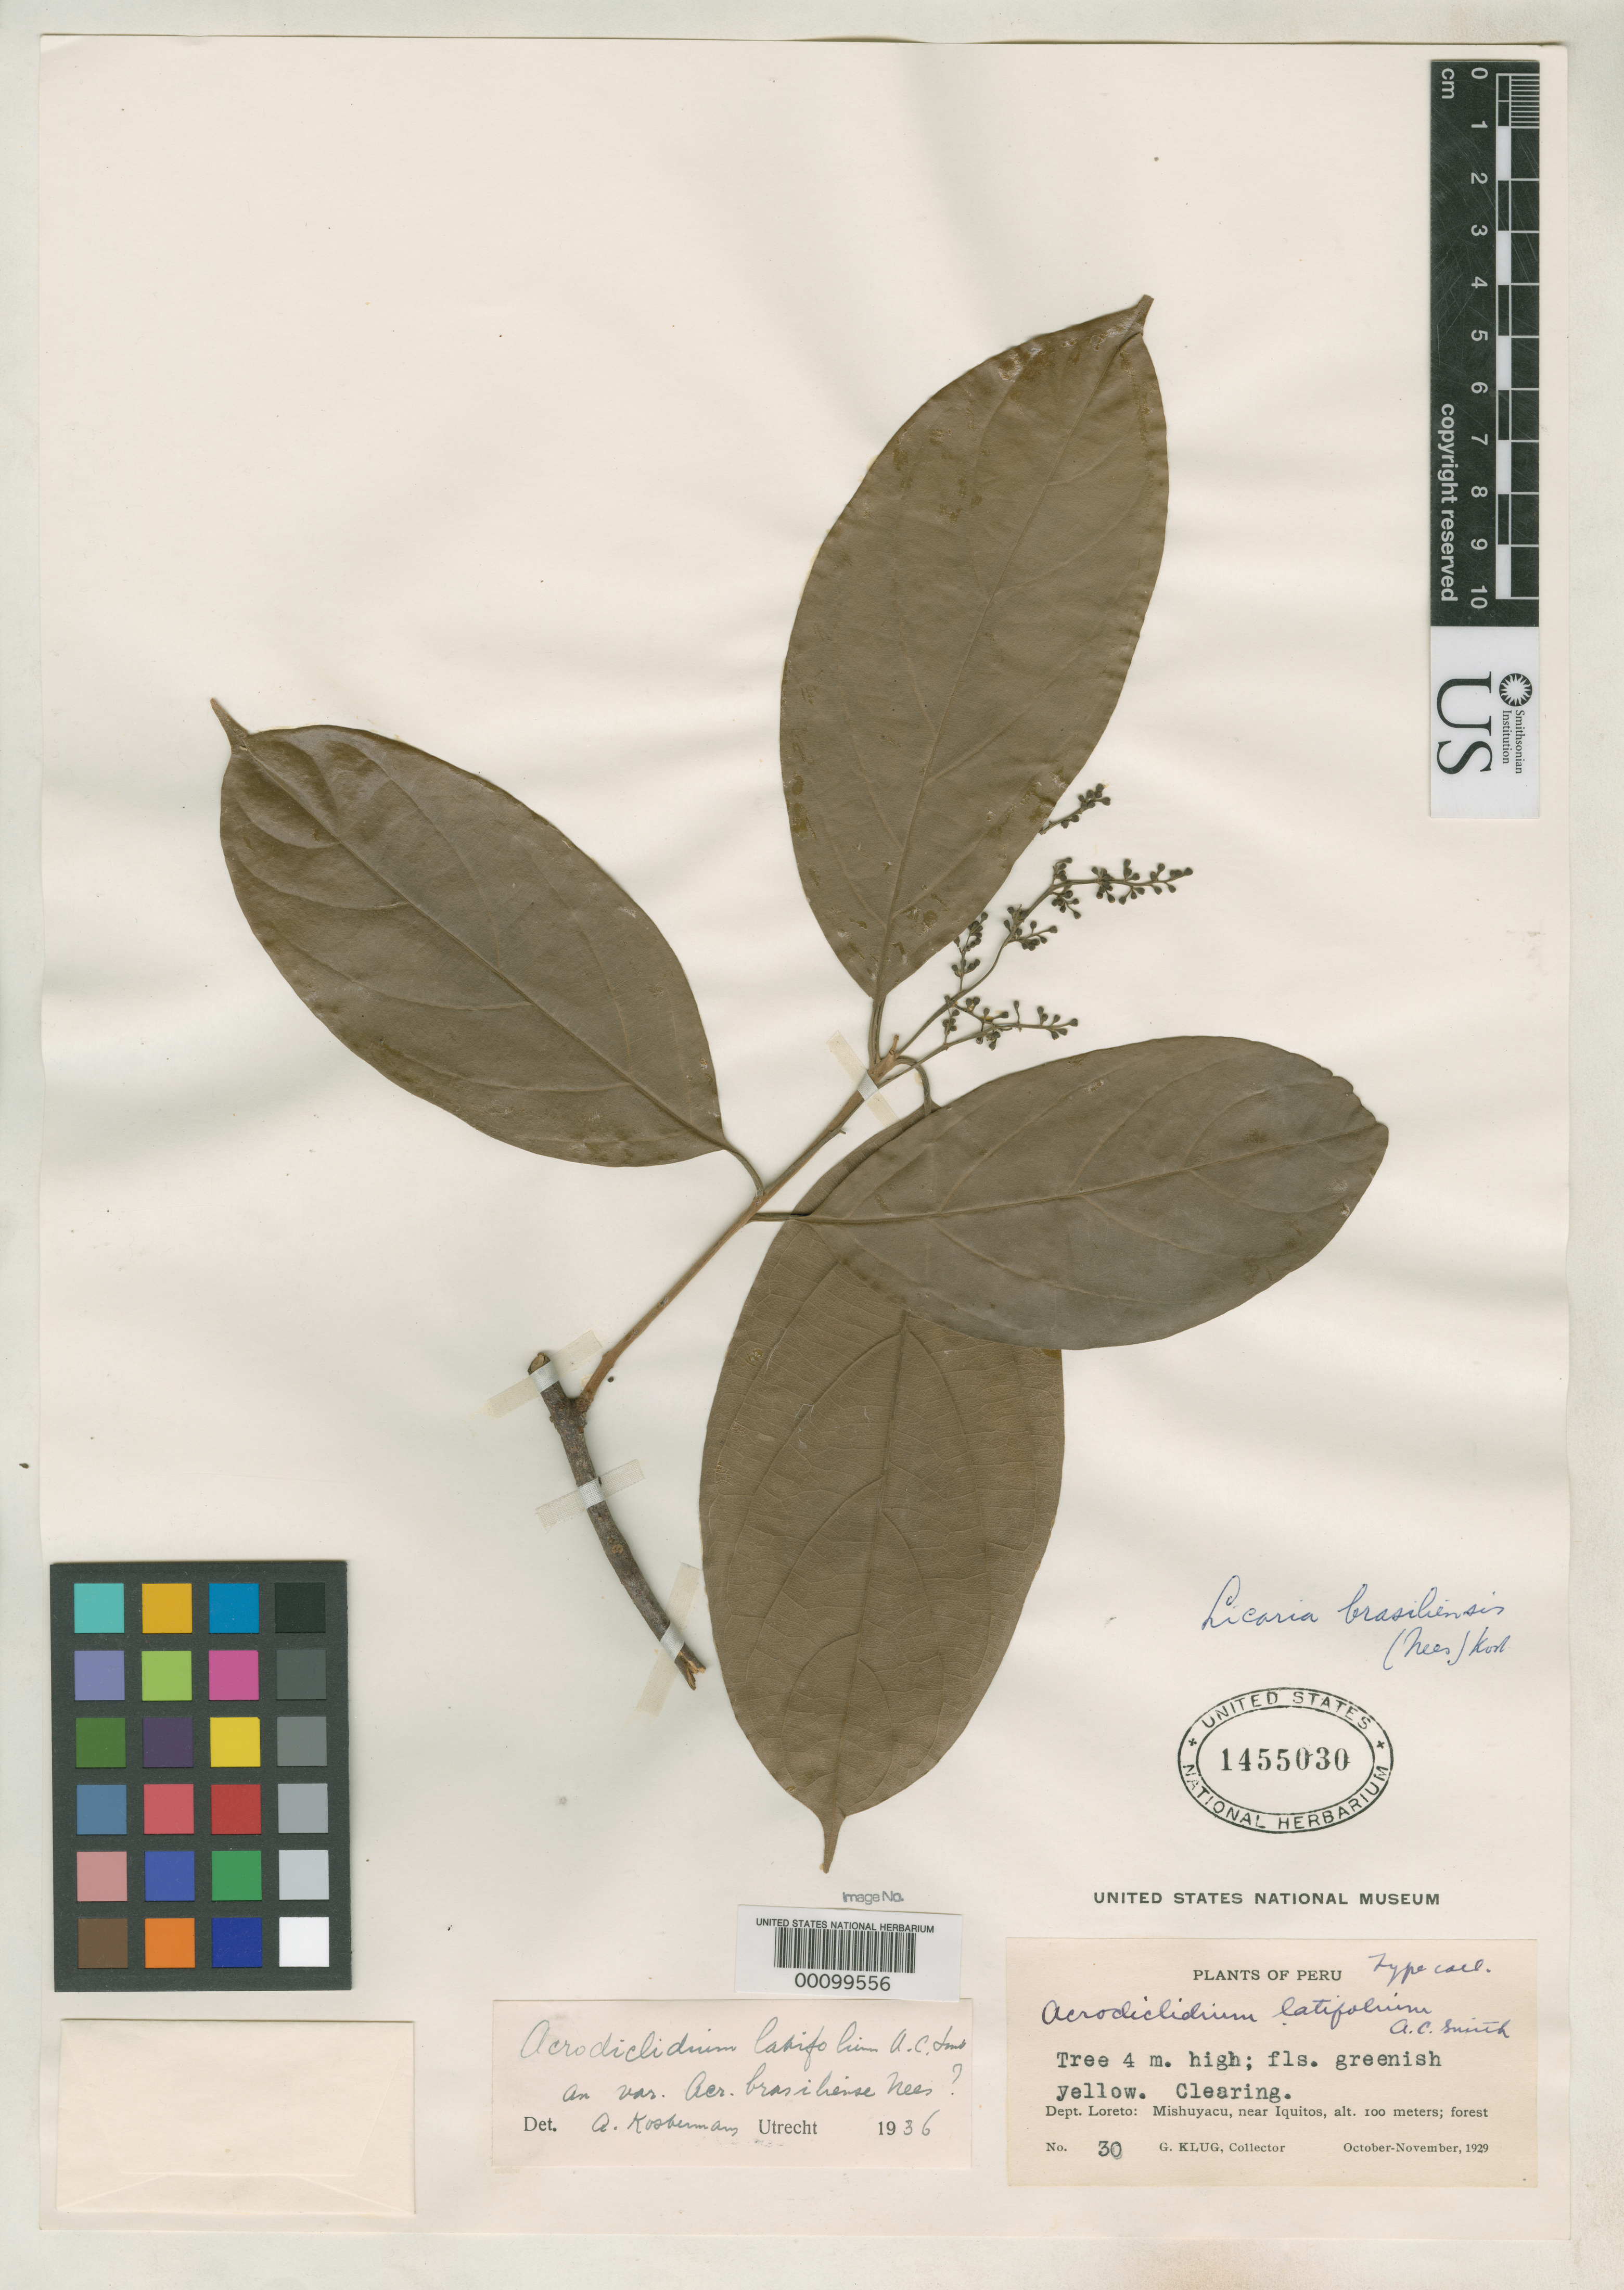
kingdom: Plantae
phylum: Tracheophyta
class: Magnoliopsida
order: Laurales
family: Lauraceae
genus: Acrodiclidium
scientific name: Acrodiclidium latifolium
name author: A.C. Sm.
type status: Isotype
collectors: G. Klug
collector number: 30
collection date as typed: Oct 1929 to -- Nov 1929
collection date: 1929-10/1929-11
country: Peru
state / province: Loreto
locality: Mishuyacu.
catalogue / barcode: US 1455030